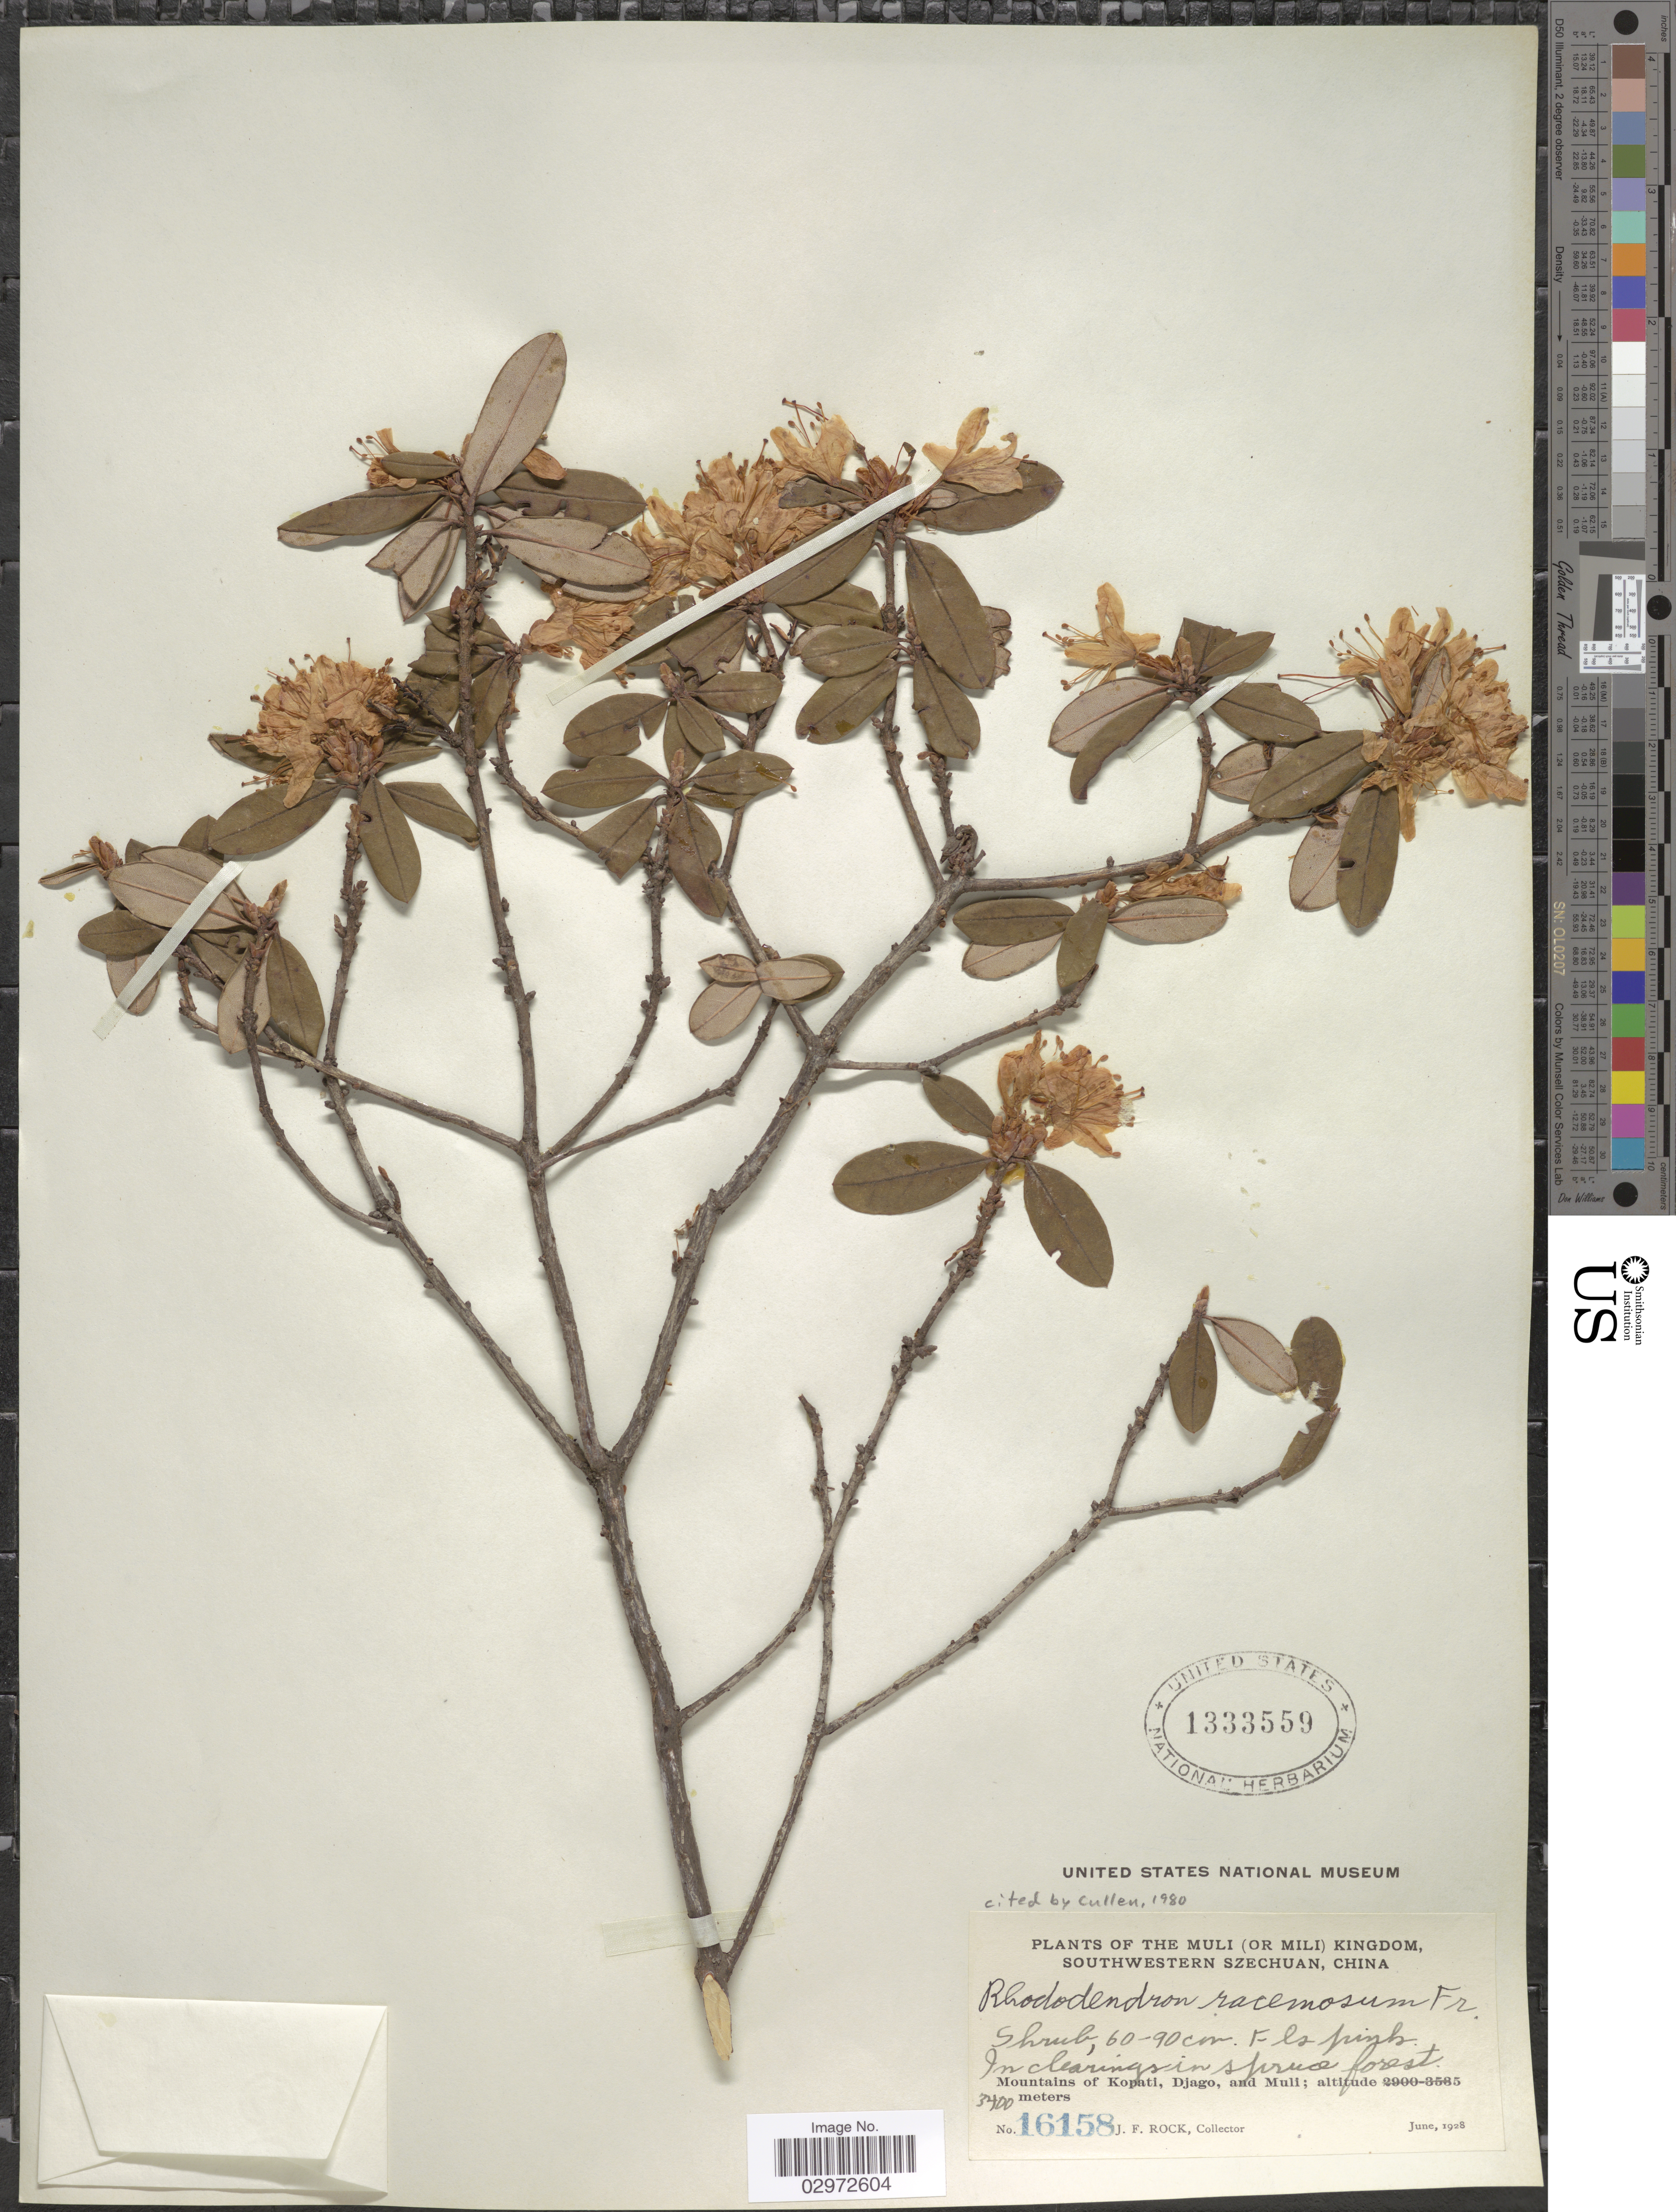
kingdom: Plantae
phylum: Tracheophyta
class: Magnoliopsida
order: Ericales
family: Ericaceae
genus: Rhododendron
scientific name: Rhododendron racemosum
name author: Franch.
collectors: J. Rock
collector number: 16158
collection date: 1928-06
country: China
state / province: Sichuan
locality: The Muli (Or Mili) Kingdom, Southwestern Szechuan, Mountains of Kopati, Djago, and Muli.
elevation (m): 3400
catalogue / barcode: US 1333559